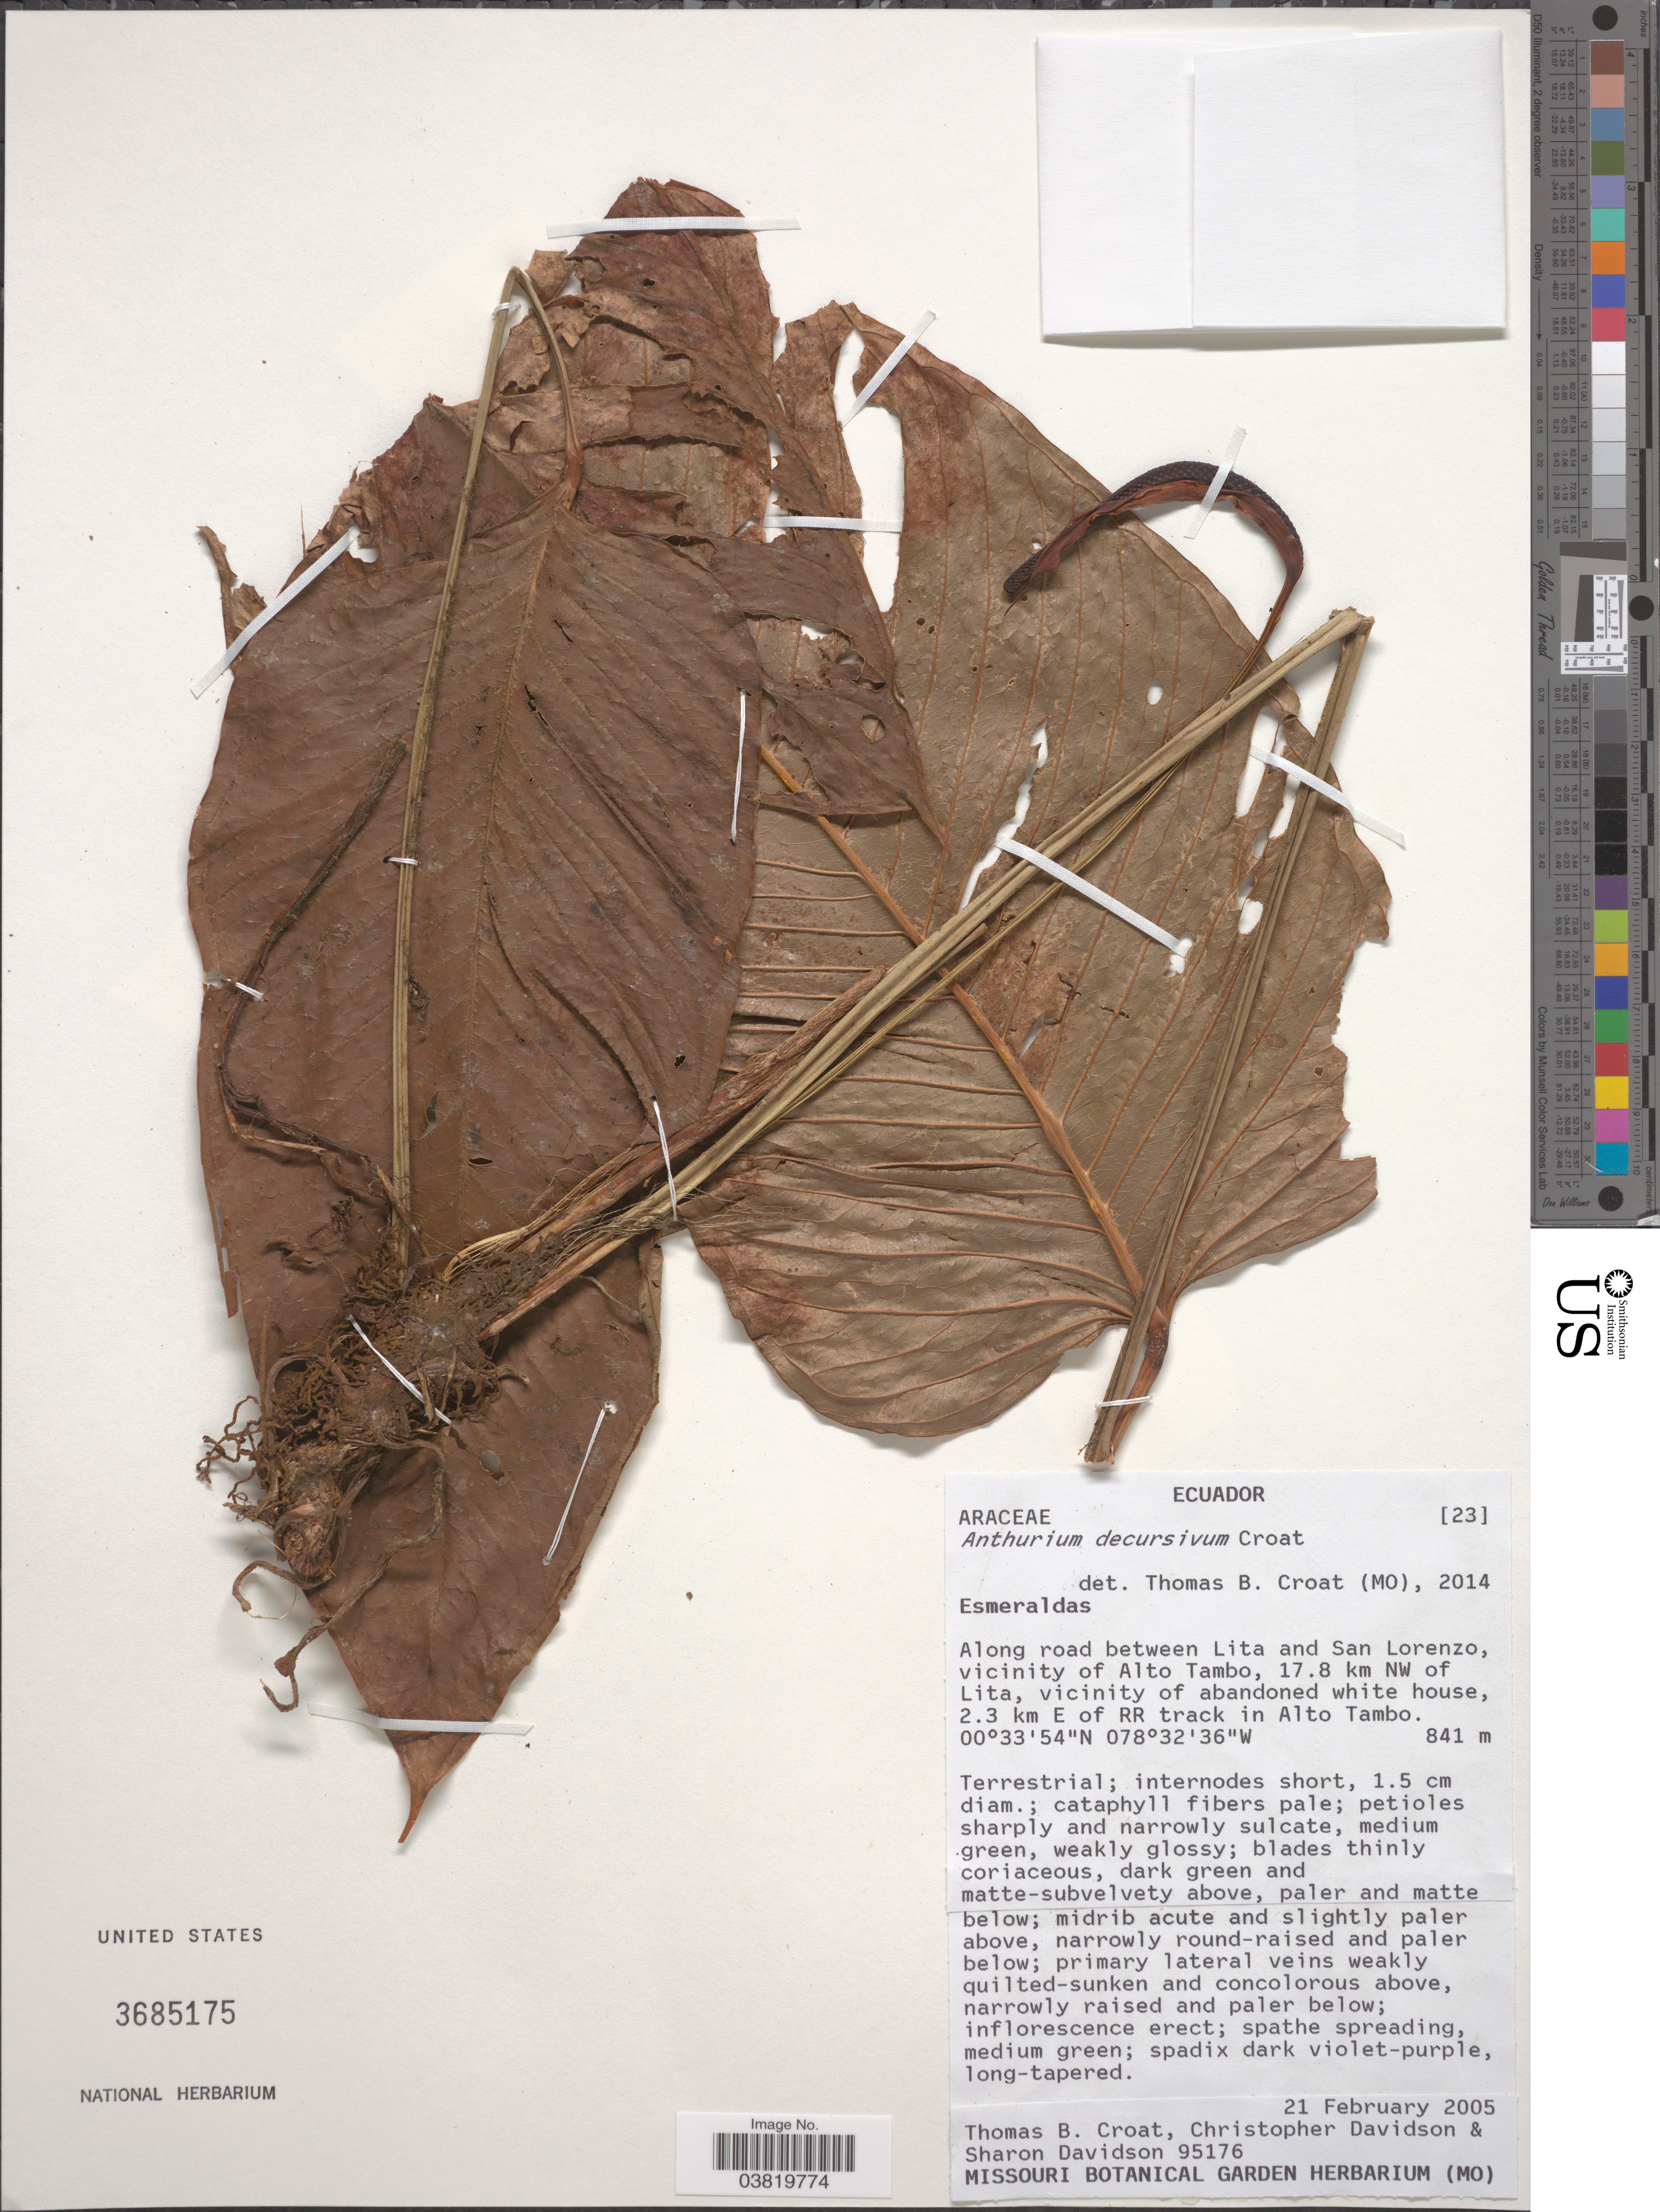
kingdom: Plantae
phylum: Tracheophyta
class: Liliopsida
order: Alismatales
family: Araceae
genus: Anthurium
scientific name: Anthurium decursivum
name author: Croat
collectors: T. B. Croat, C. Davidson & S. Davidson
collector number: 95176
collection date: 2005-02-21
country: Ecuador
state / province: Esmeraldas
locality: Along road between Lita and San Lorenzo, vicinity of Alto Tambo, 17.8 km NW of Lita, vicinity of abandoned white house, 2.3 km E of RR track in Alto Tambo.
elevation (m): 841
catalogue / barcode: US 3685175